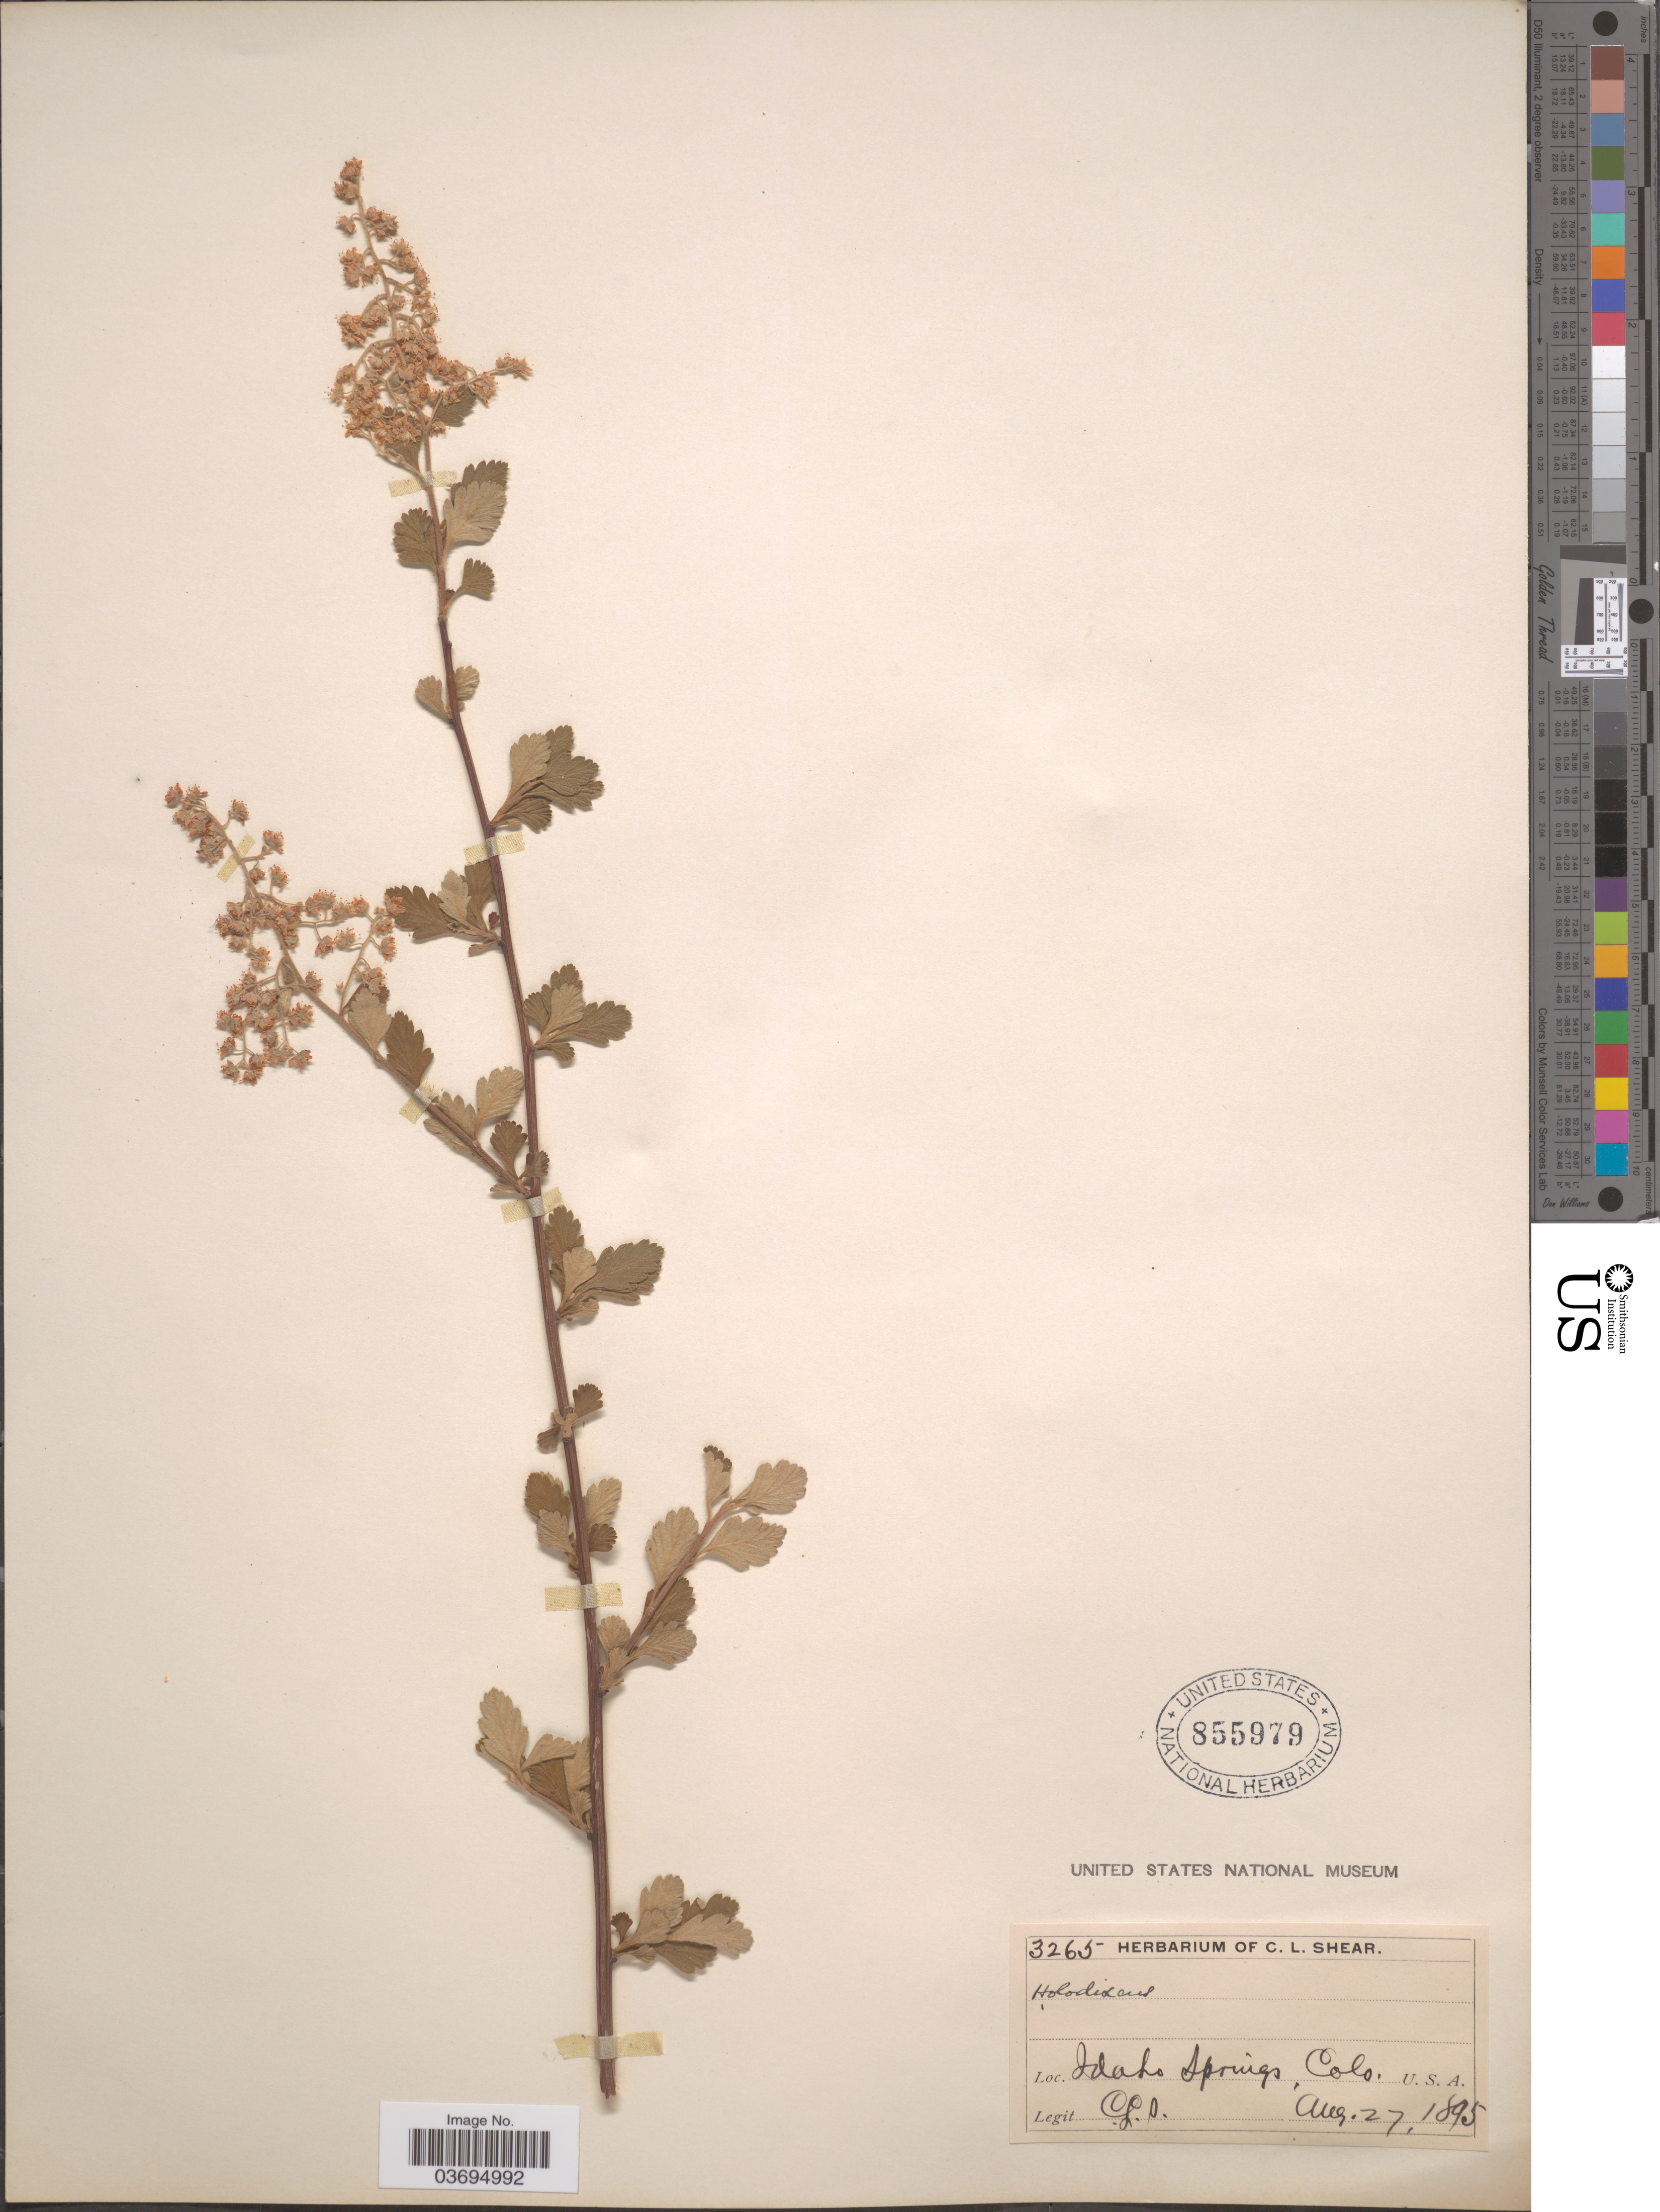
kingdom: Plantae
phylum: Tracheophyta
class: Magnoliopsida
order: Rosales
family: Rosaceae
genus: Holodiscus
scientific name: Holodiscus discolor var. dumosus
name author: Maxim. ex J.M. Coult.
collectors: C. L. Shear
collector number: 3265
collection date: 1895-08-27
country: United States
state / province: Colorado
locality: Idaho Springs.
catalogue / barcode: US 855979